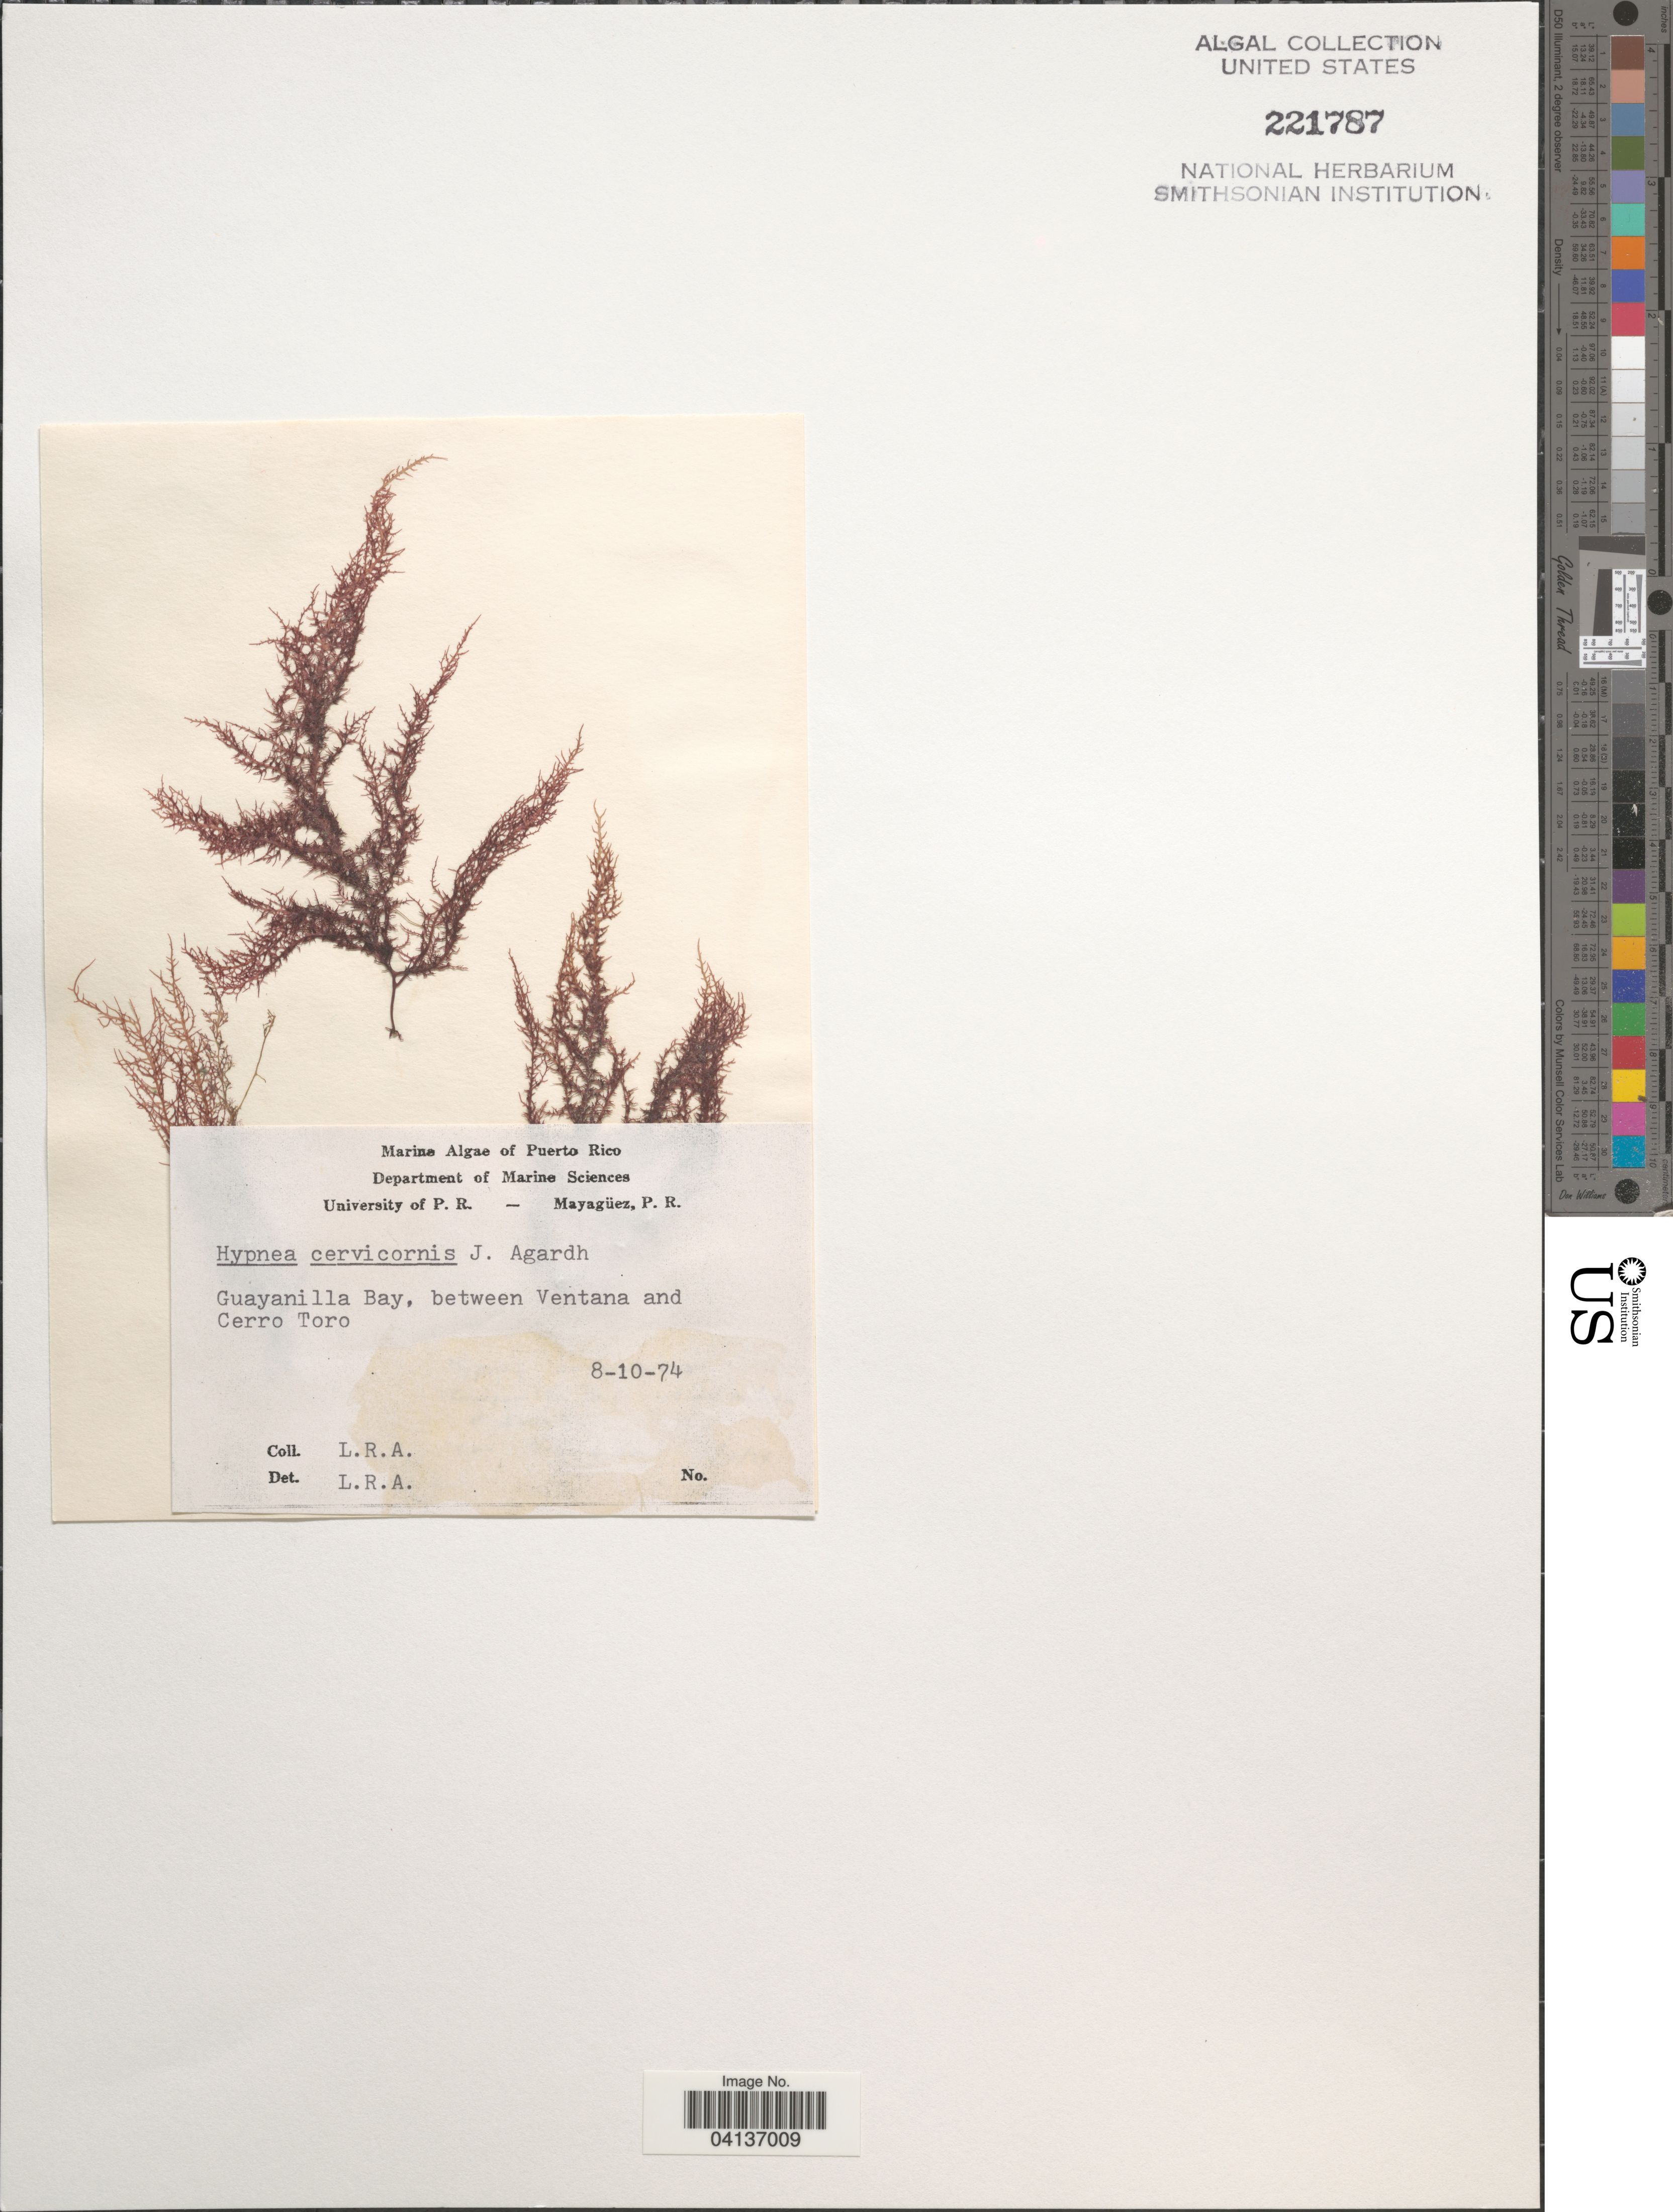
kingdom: Plantae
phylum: Rhodophyta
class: Florideophyceae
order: Gigartinales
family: Cystocloniaceae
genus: Hypnea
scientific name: Hypnea cervicornis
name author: J. Agardh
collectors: L. R. A.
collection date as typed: Transcribed d/m/y: 8/10/74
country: Puerto Rico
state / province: Guayanilla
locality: Guayanilla Bay, between Ventana and Cerro Toro.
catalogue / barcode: US 221787